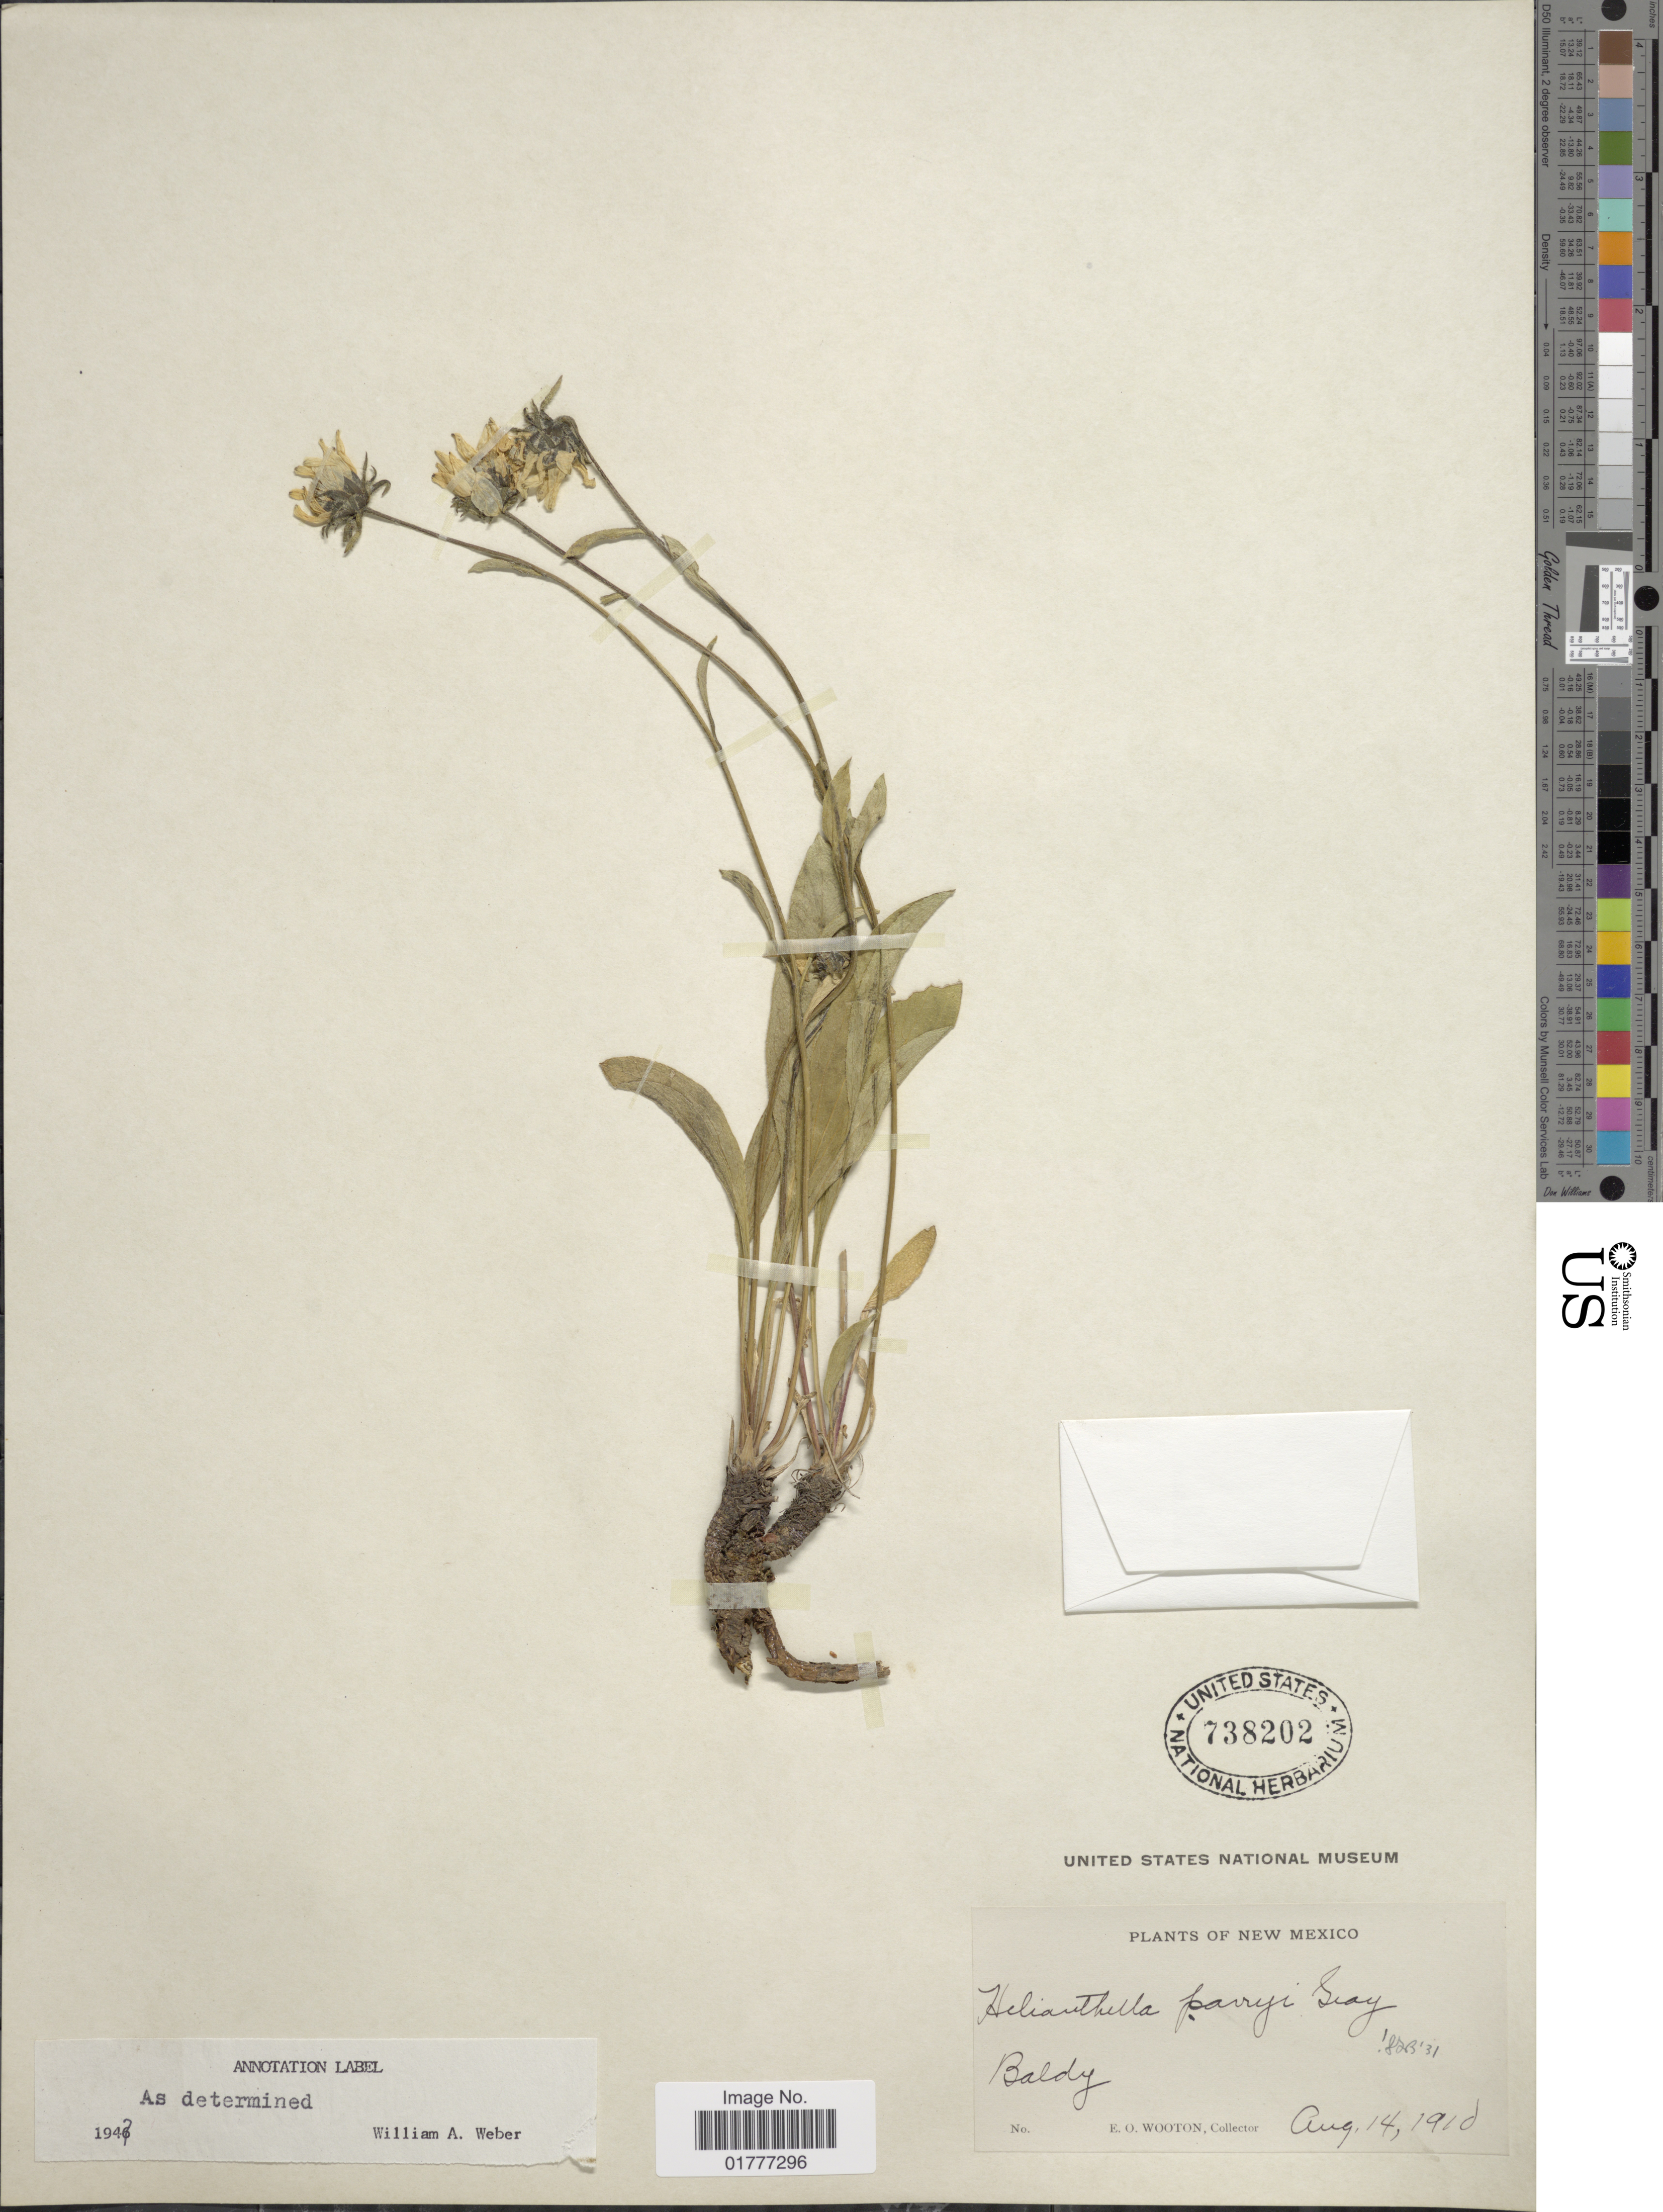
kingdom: Plantae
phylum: Tracheophyta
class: Magnoliopsida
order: Asterales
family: Asteraceae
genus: Helianthella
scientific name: Helianthella parryi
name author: A. Gray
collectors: E. O. Wooton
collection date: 1910-08-14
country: United States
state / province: New Mexico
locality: Baldy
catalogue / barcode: US 438202